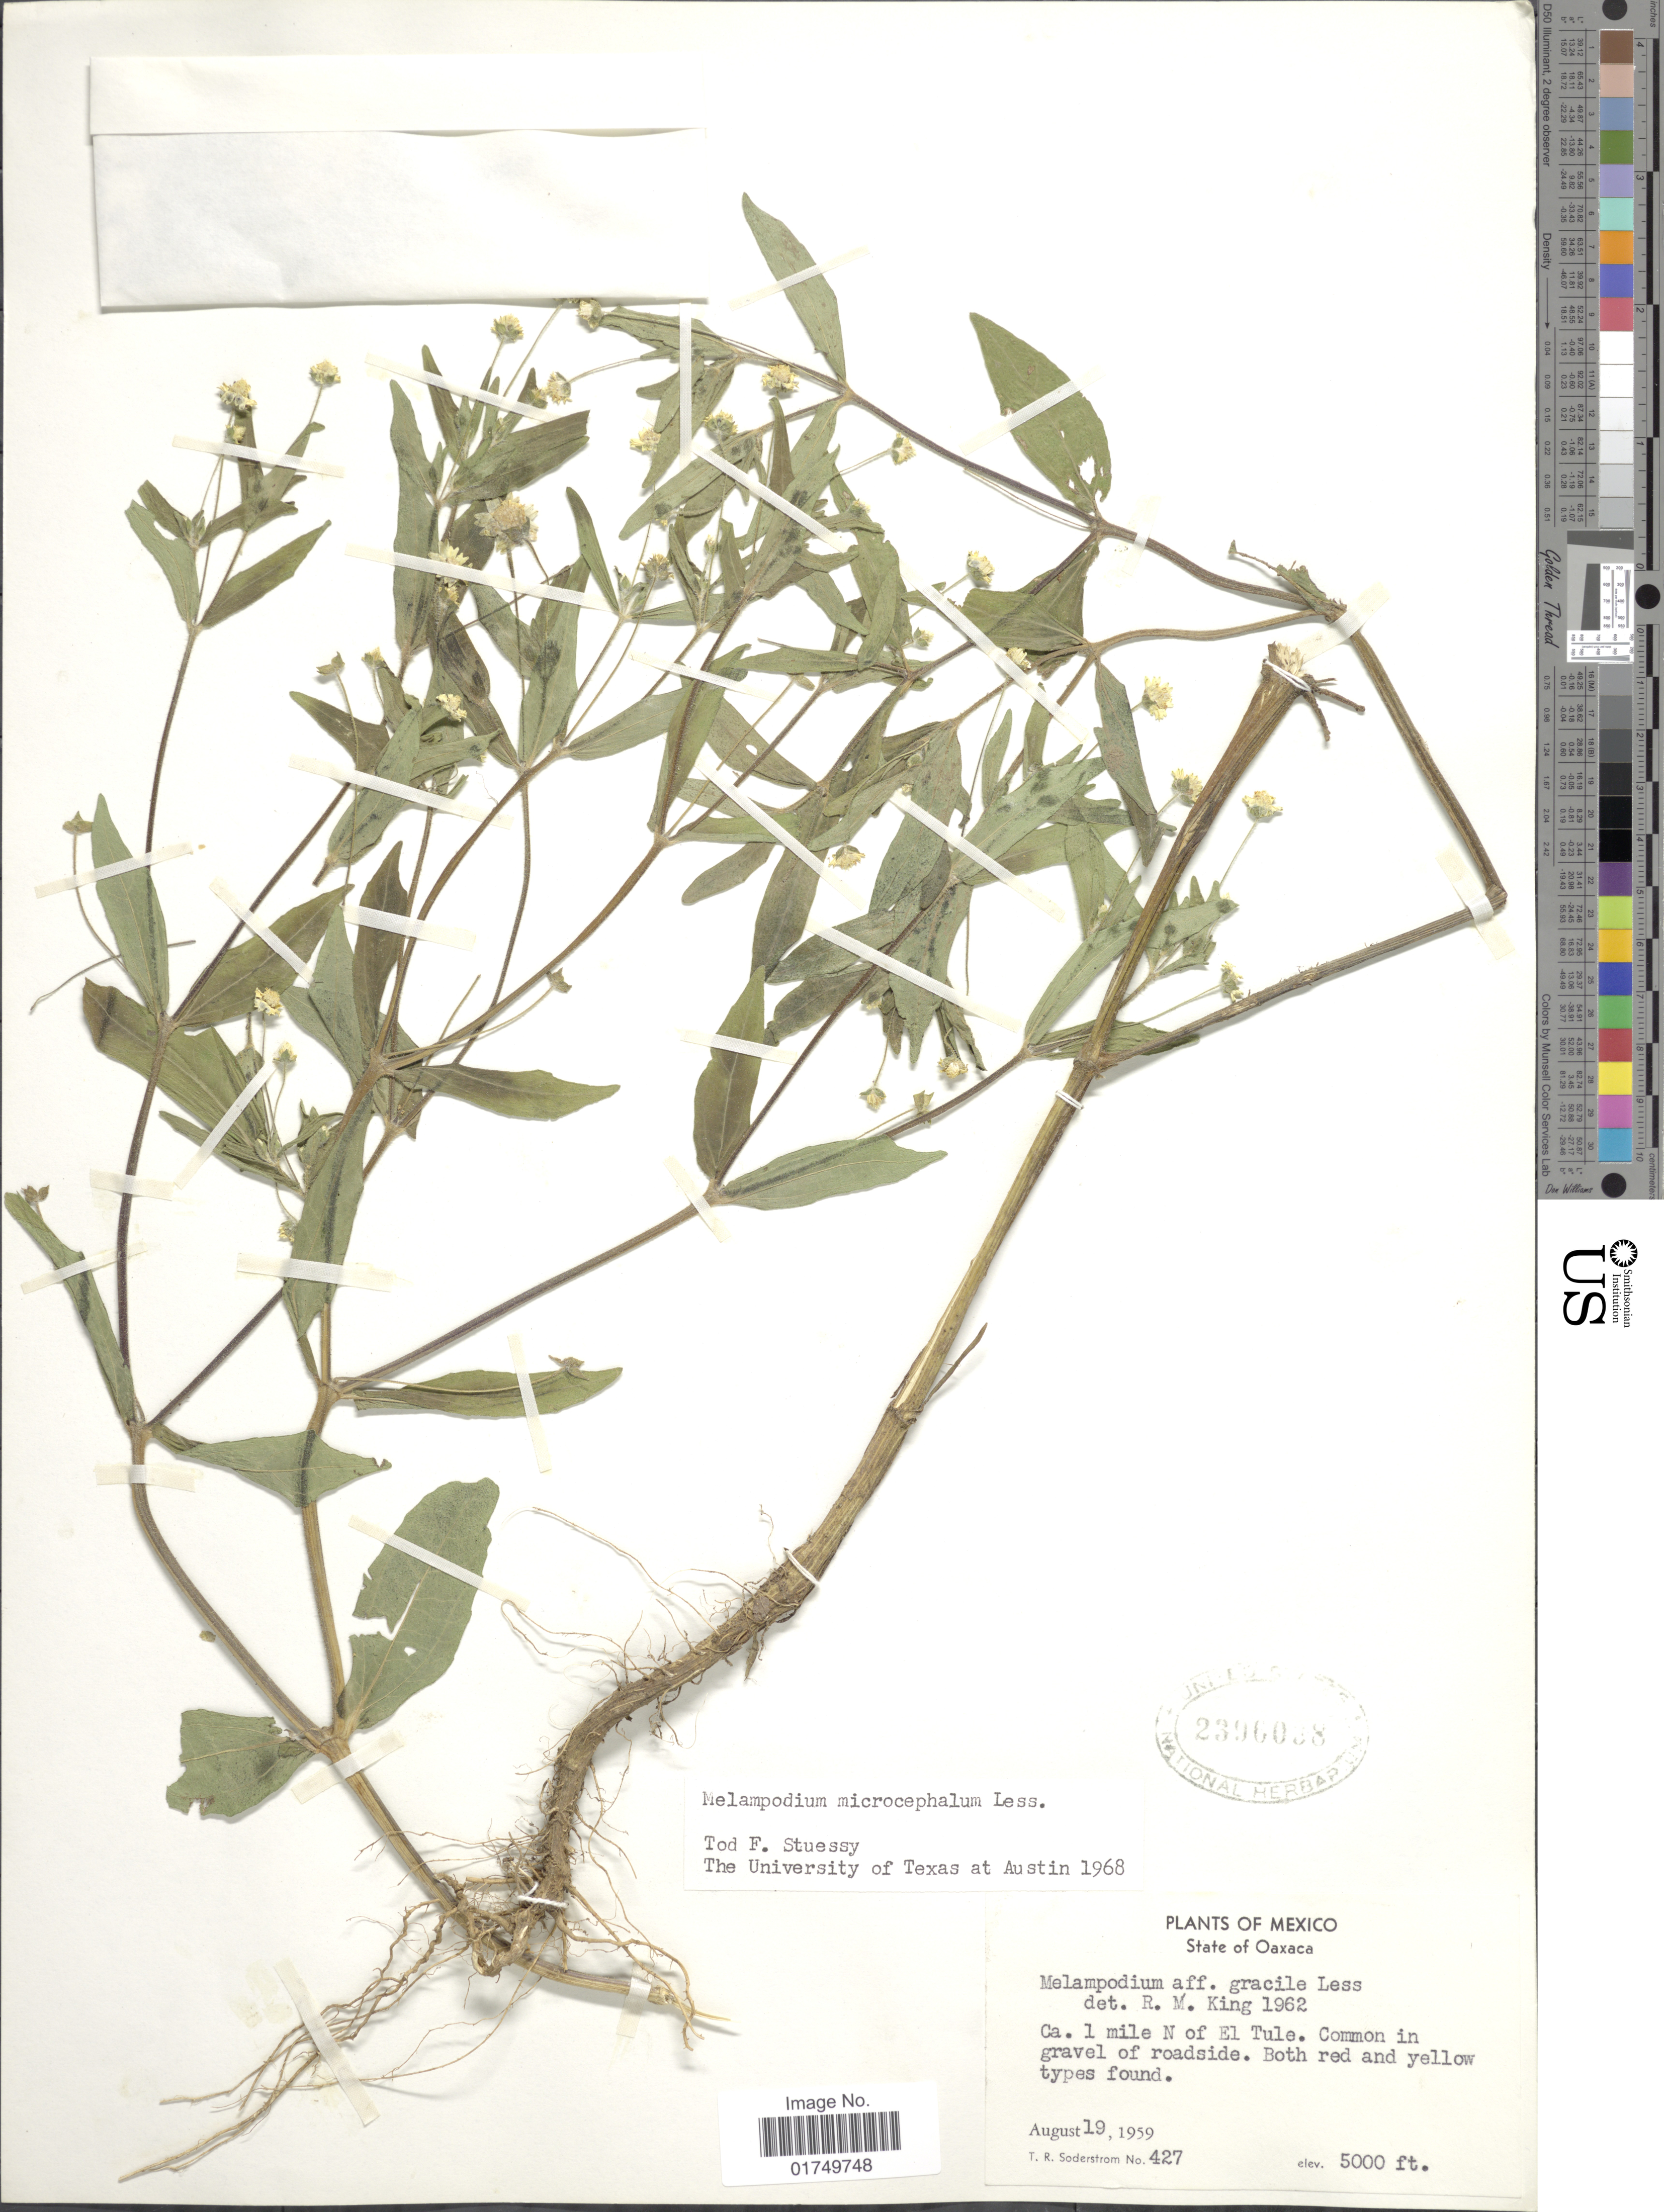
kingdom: Plantae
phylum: Tracheophyta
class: Magnoliopsida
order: Asterales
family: Asteraceae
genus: Melampodium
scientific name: Melampodium microcephalum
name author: Less.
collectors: T. R. Soderstrom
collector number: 427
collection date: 1959-08-19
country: Mexico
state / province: Oaxaca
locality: Ca. 1 mile N of El Tule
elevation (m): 1524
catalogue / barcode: US 2396038